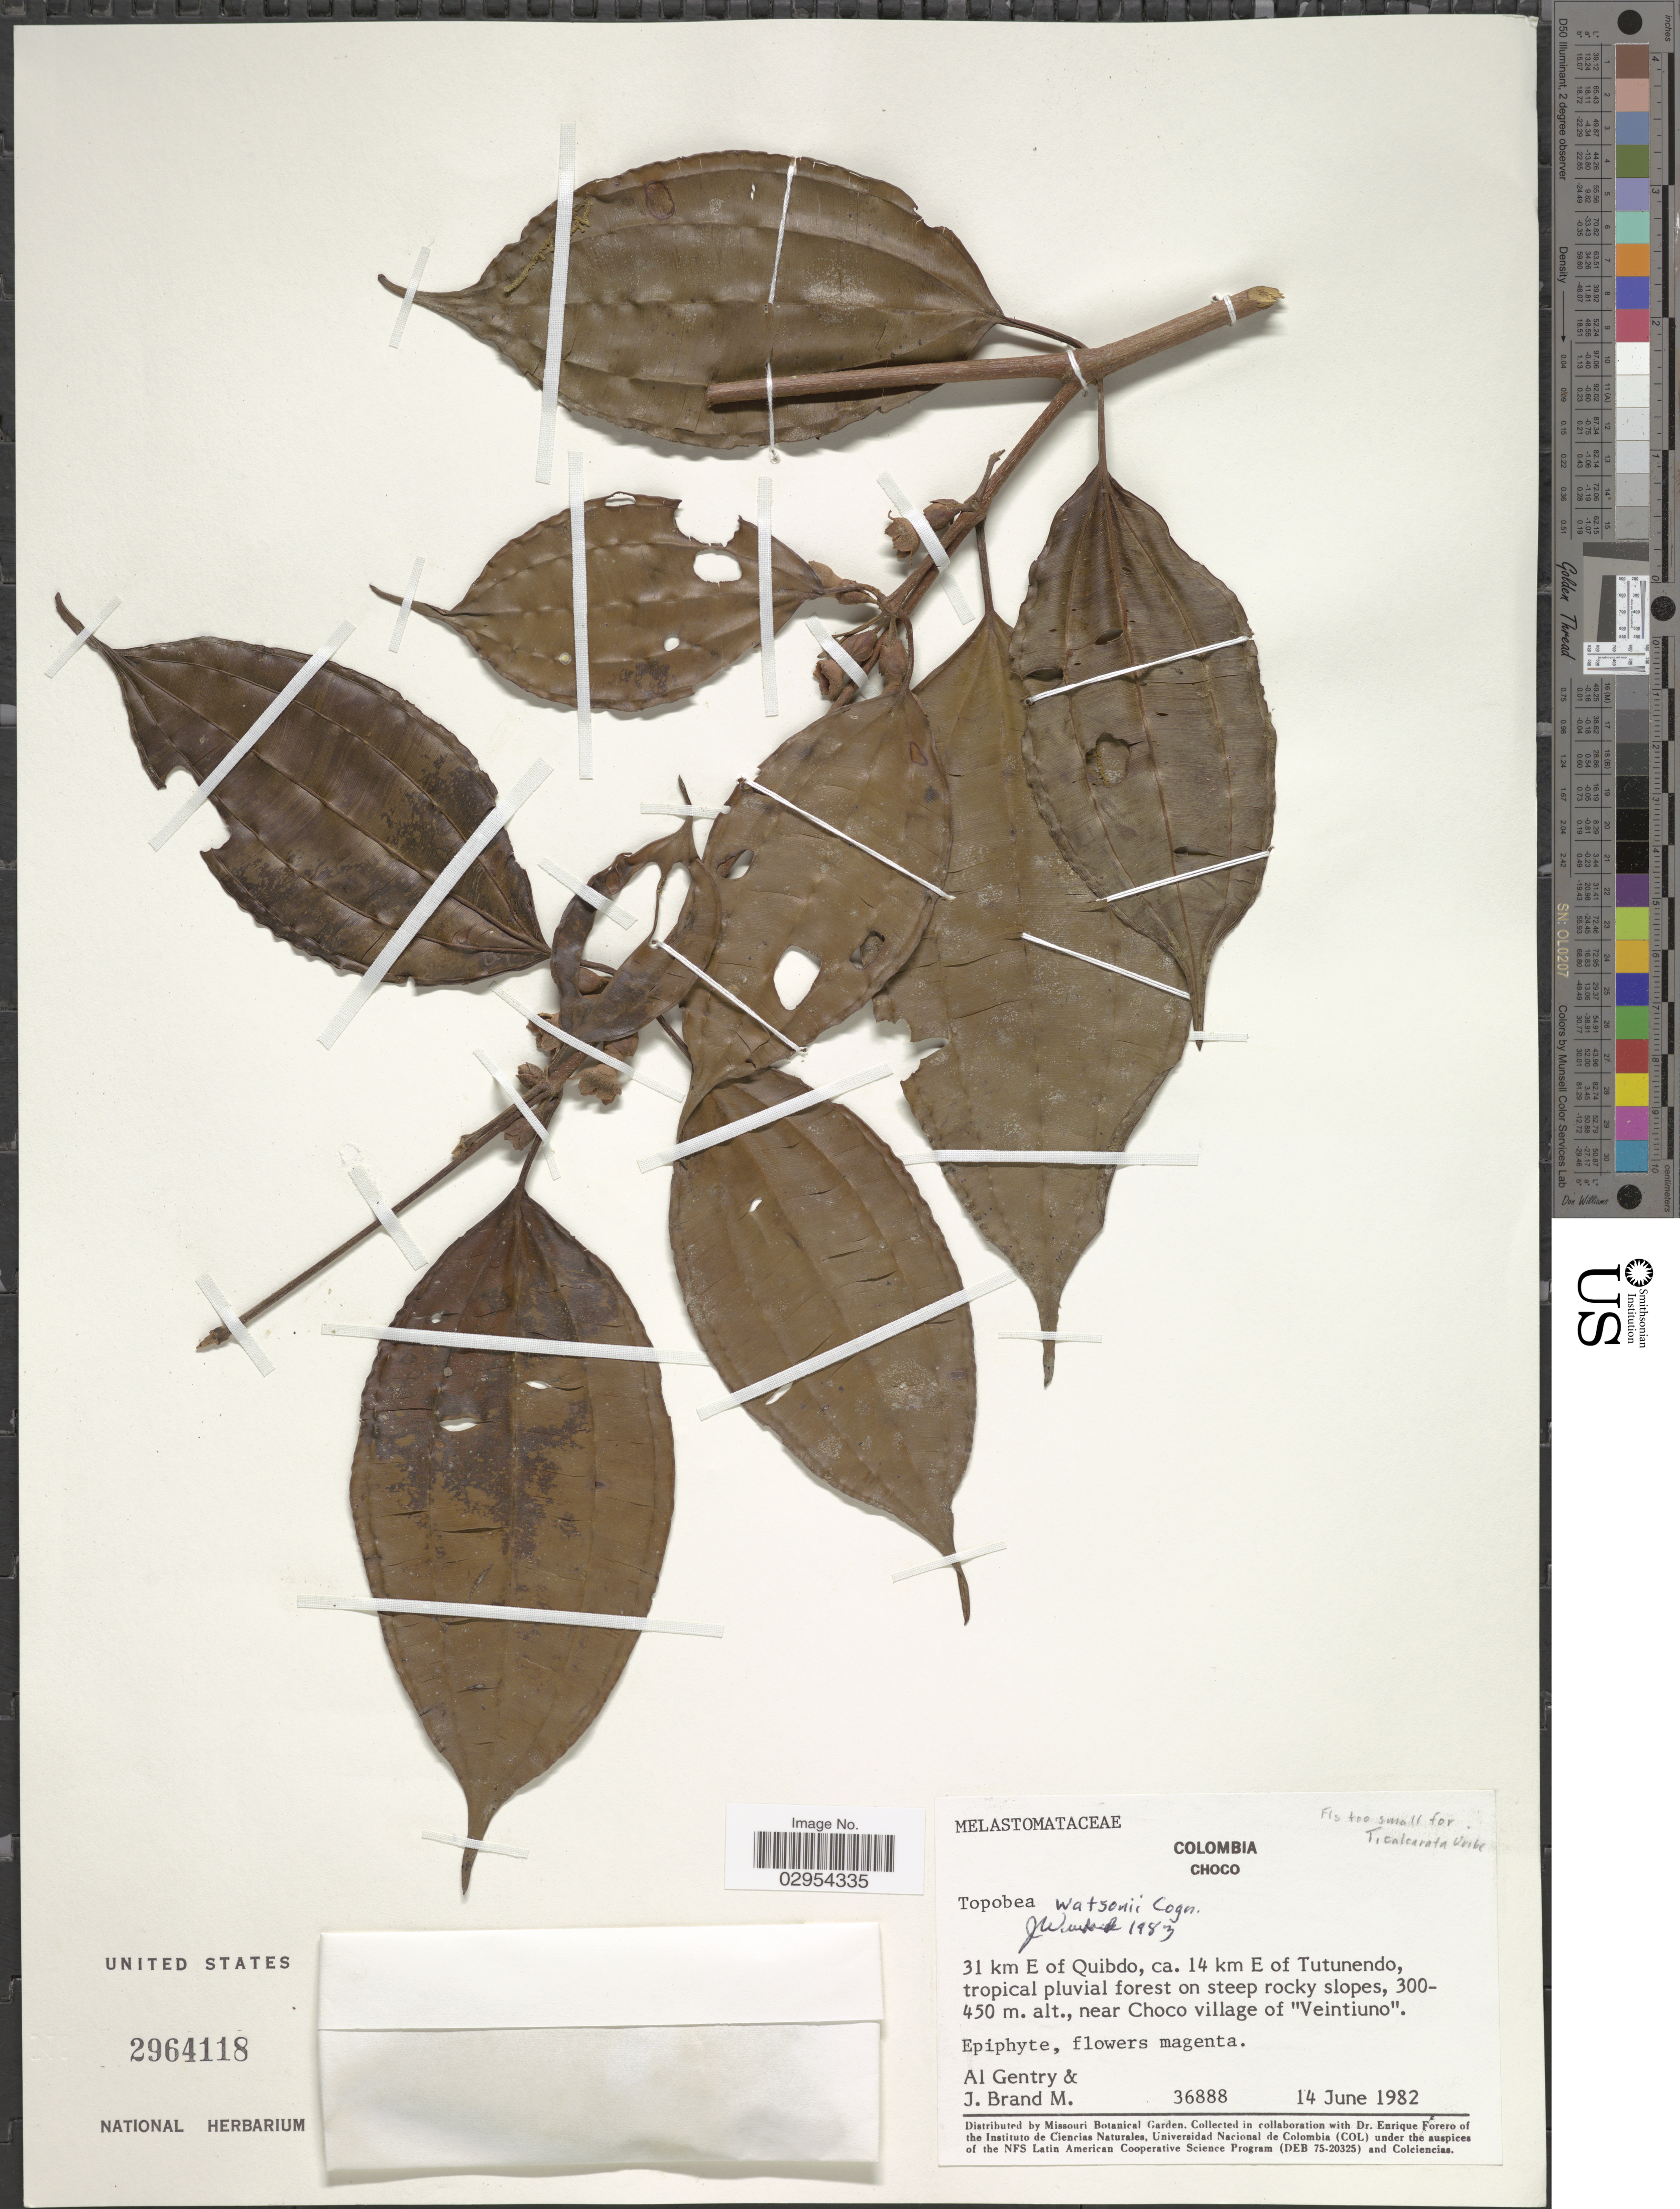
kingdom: Plantae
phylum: Tracheophyta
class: Magnoliopsida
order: Myrtales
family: Melastomataceae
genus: Topobea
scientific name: Topobea watsonii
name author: Cogn.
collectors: A. H. Gentry, J. Brand M. & E. Forero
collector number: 36888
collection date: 1982-06-14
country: Colombia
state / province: Chocó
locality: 31 km E of Quibdo, ca. 14 km E of Tutunendo, near Choco village of "Veintiuno".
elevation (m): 300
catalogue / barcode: US 2964118